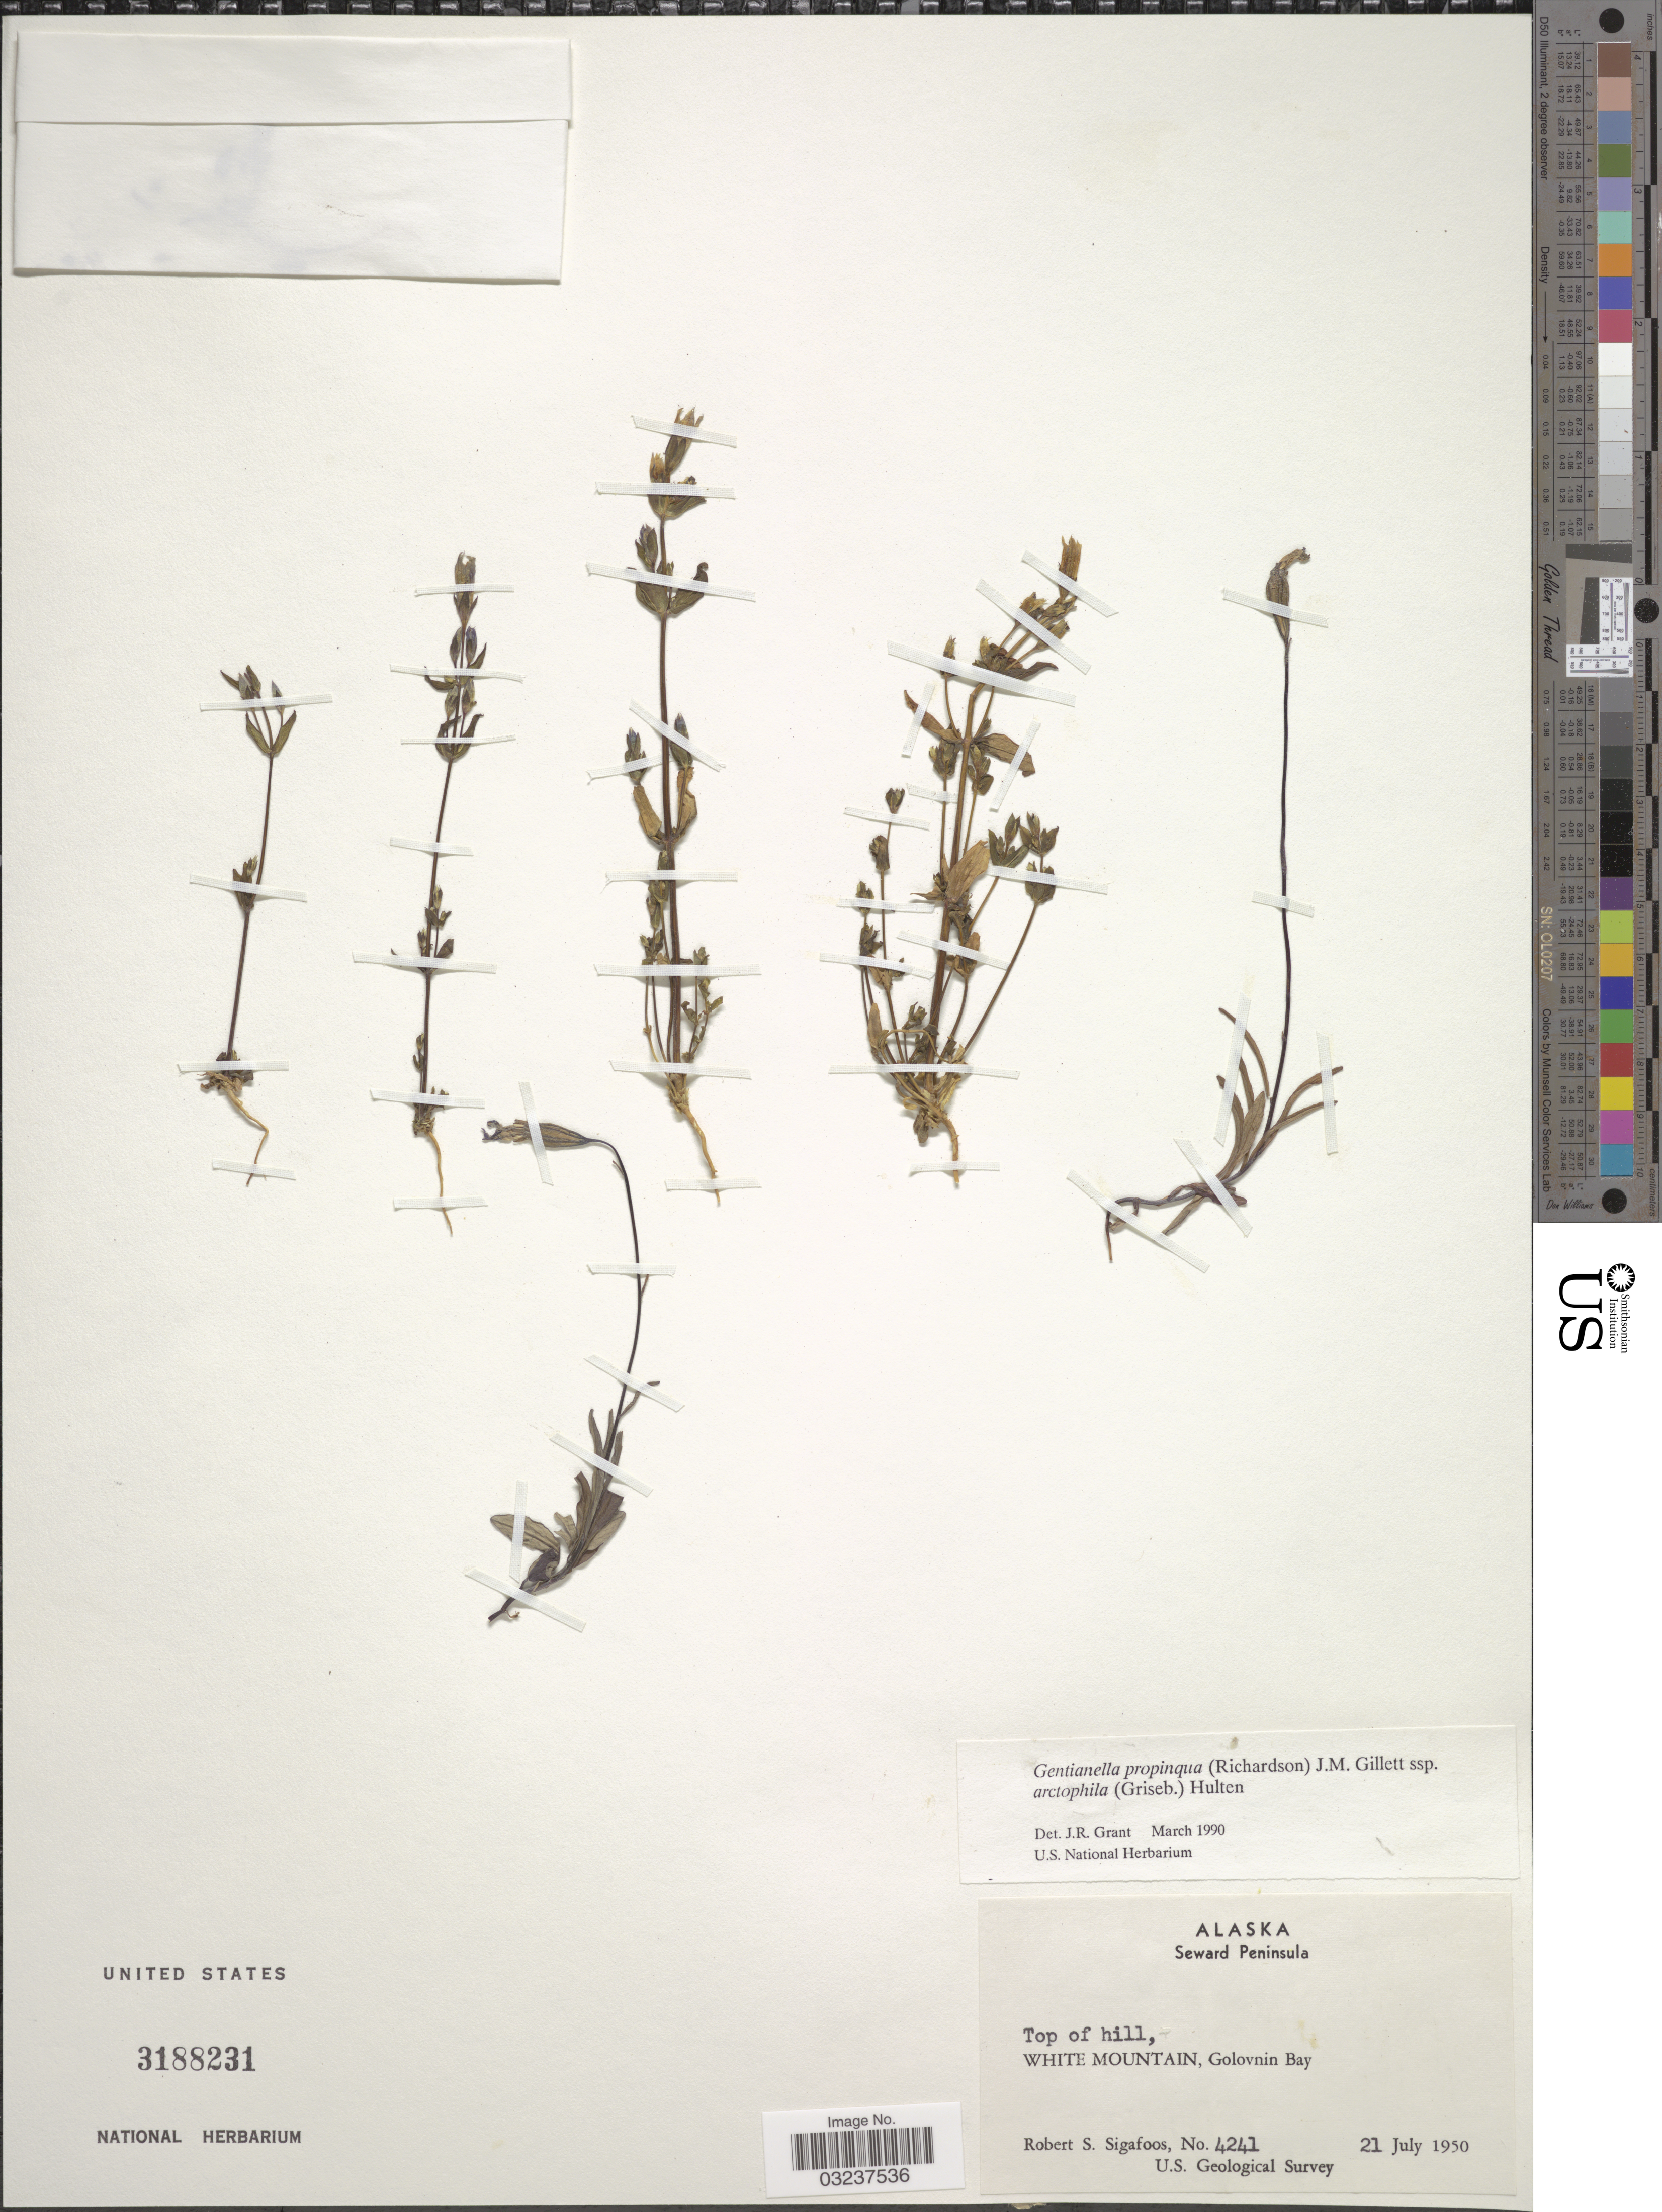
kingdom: Plantae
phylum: Tracheophyta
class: Magnoliopsida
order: Gentianales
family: Gentianaceae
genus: Gentianella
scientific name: Gentianella propinqua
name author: (Richardson) J.M. Gillett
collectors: R. Sigafoos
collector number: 4241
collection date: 1950-07-21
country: United States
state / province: Alaska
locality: Seward Peninsula. Top of hill, White Mountain, Golovnin Bay.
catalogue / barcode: US 3188231